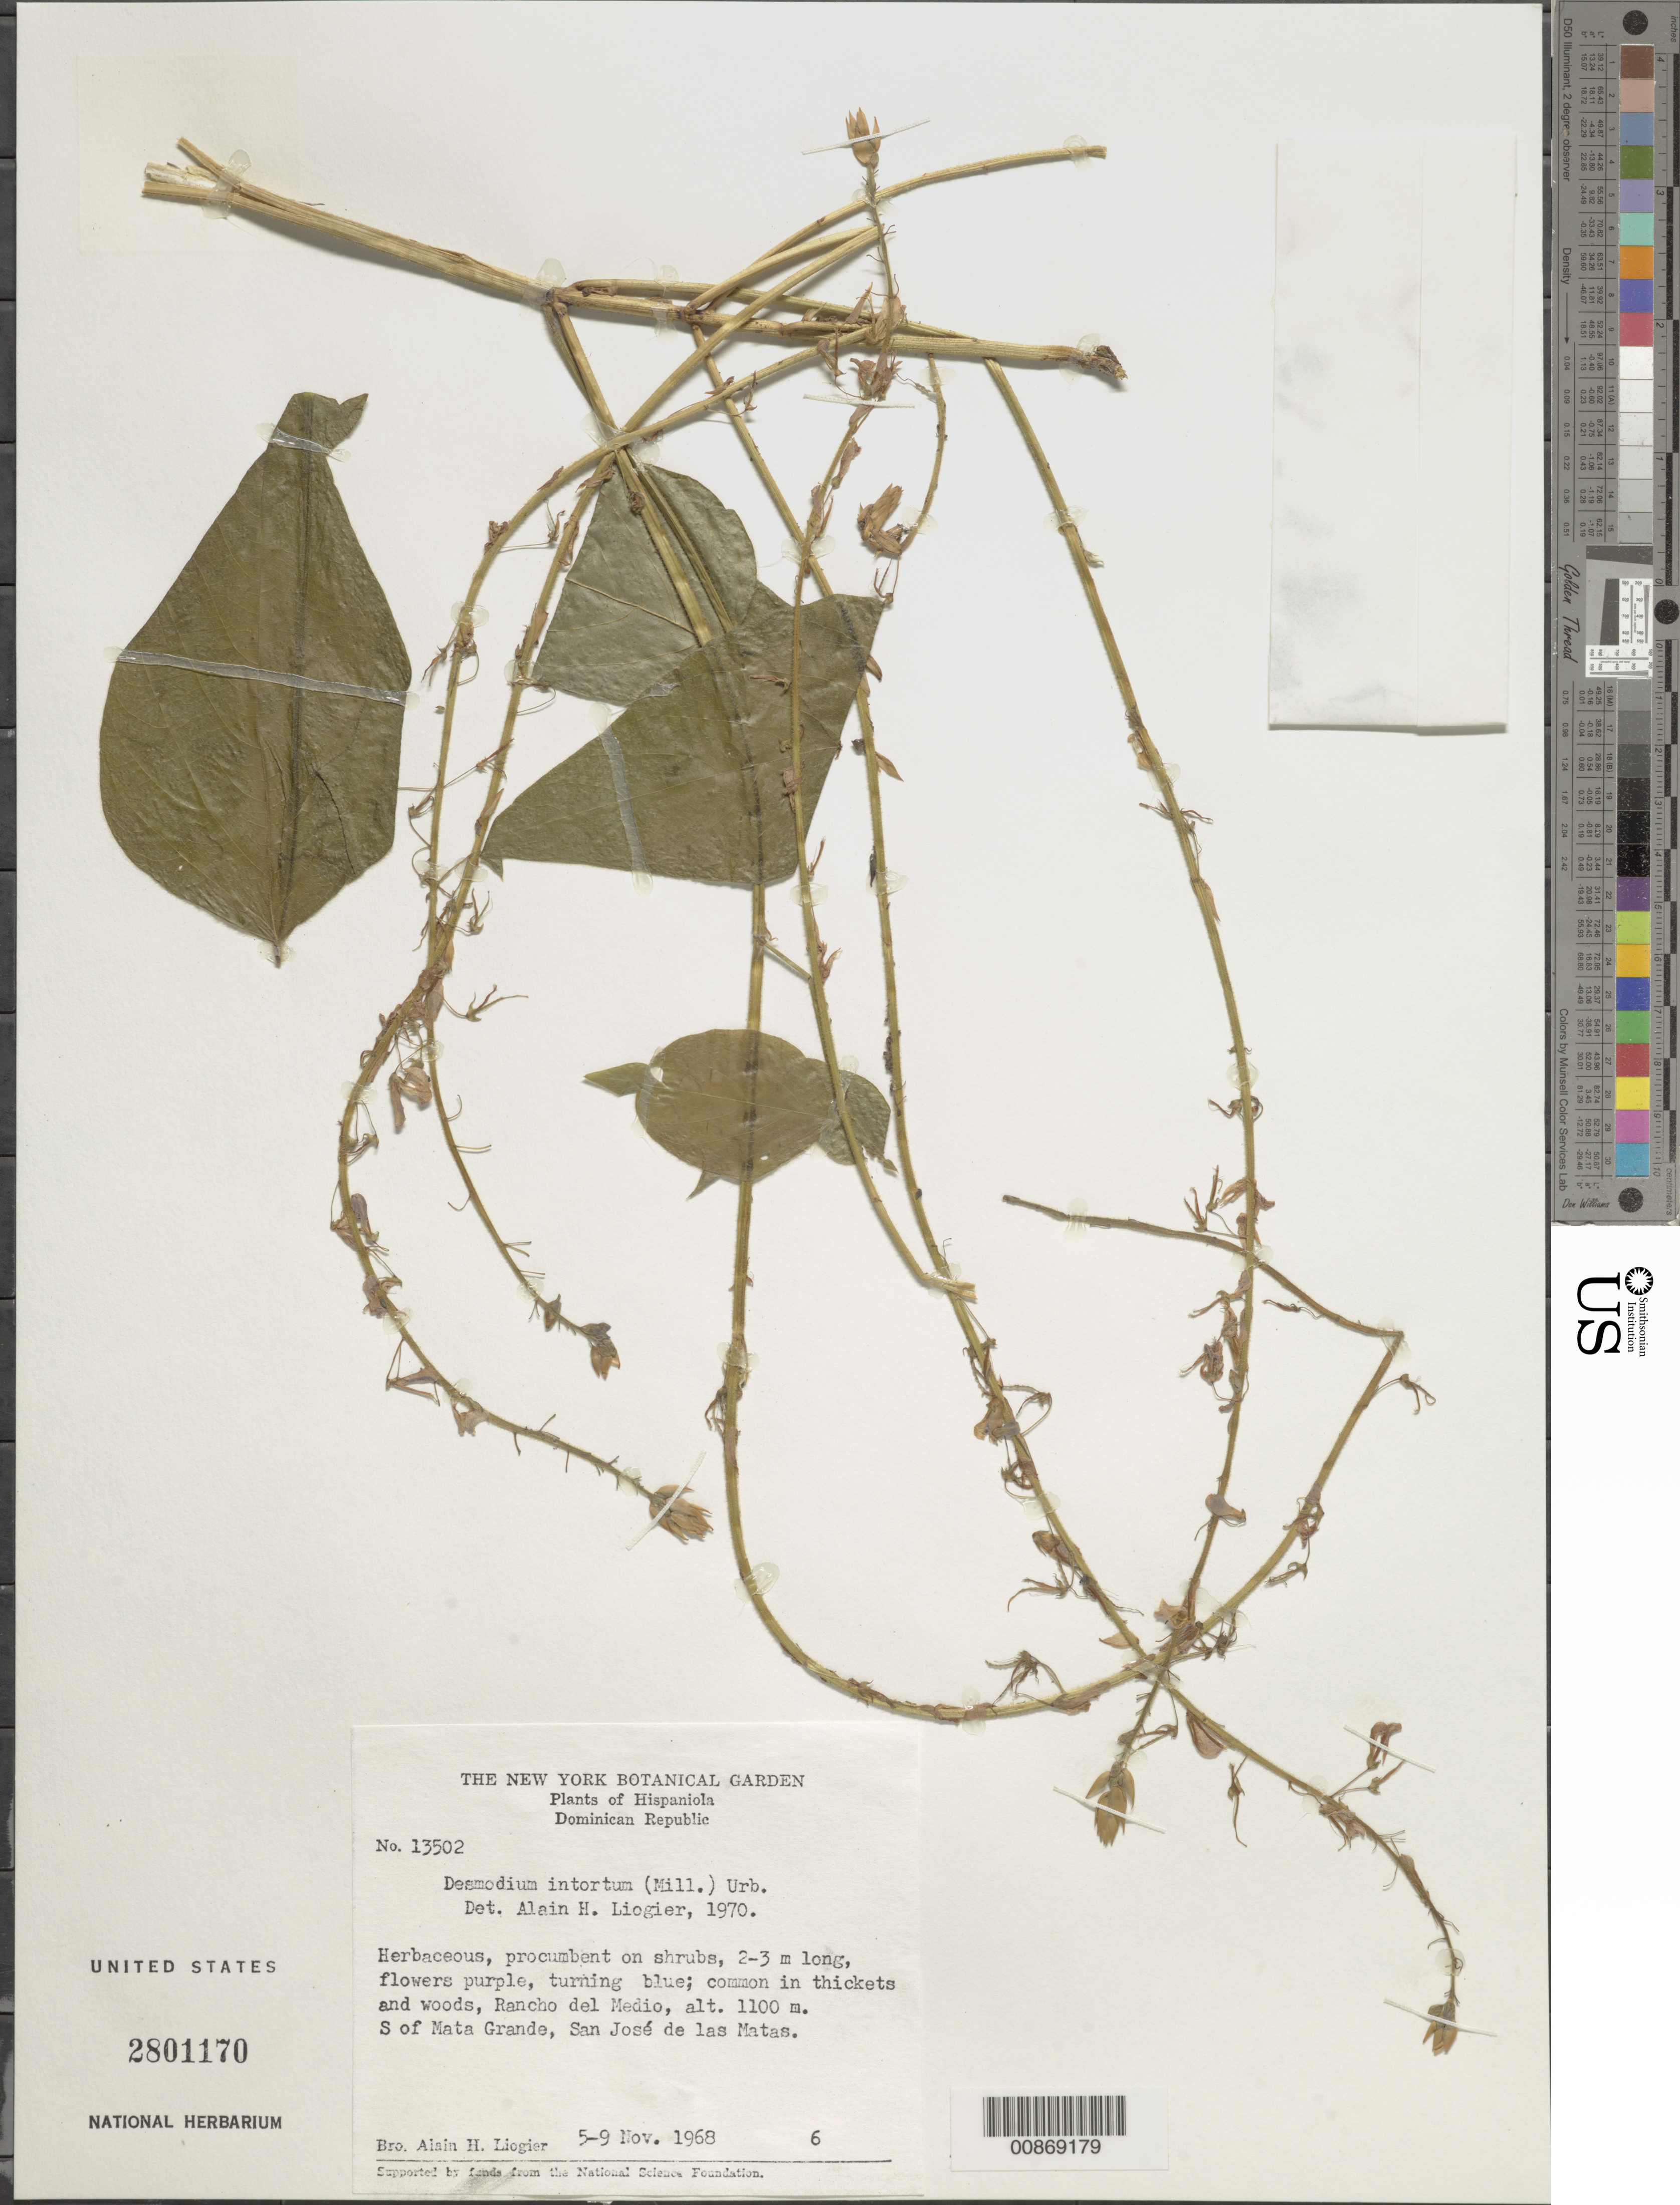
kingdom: Plantae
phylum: Tracheophyta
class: Magnoliopsida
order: Fabales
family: Fabaceae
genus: Desmodium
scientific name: Desmodium intortum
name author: (Mill.) Urb.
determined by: Liogier, Alain H.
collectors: A. H. Liogier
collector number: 13502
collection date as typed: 05 Nov 1968 to 09 Nov 1968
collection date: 1968-11-05/1968-11-09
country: Dominican Republic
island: Hispaniola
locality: Rancho del Medio, S of Mata Grande, San José de las Matas.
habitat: Procumbent on shrubs. Common in thickets and woods.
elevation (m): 1100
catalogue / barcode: US 2801170